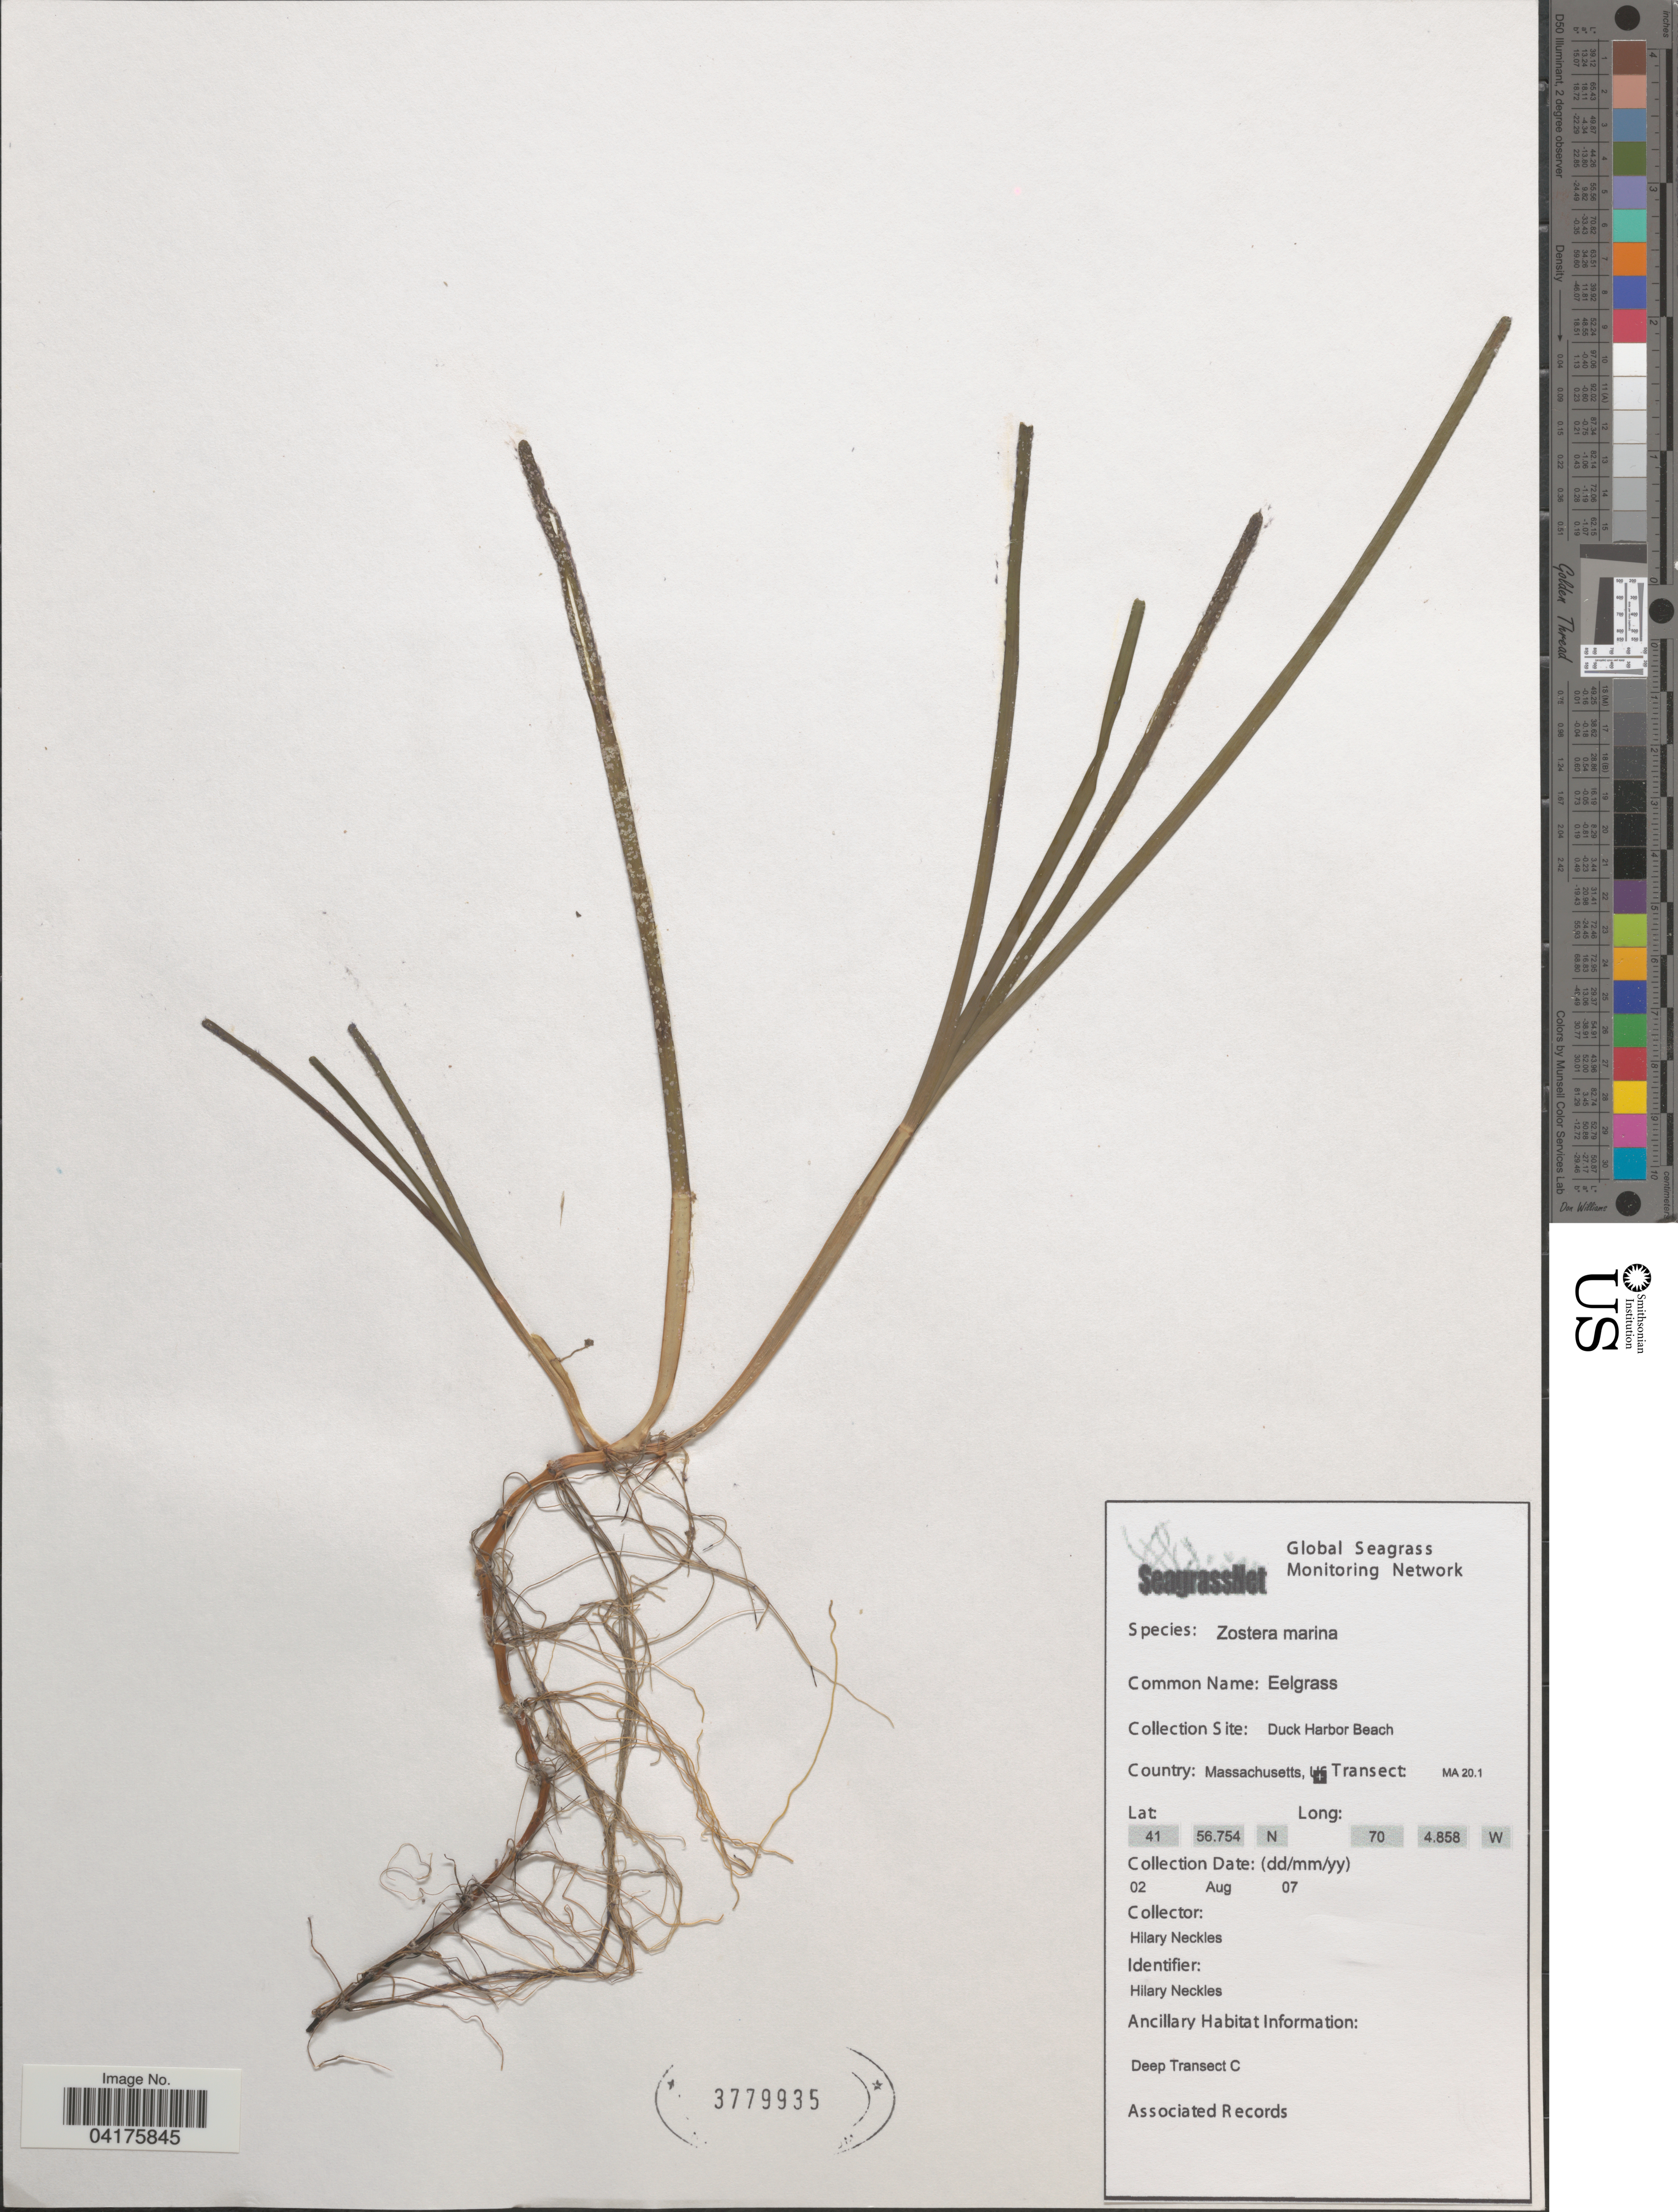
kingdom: Plantae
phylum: Tracheophyta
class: Liliopsida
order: Alismatales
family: Zosteraceae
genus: Zostera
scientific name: Zostera marina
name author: L.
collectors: H. Neckles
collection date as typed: Transcribed d/m/y: 2/8/7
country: United States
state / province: Massachusetts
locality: Duck Harbor Beach.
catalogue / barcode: US 3779935